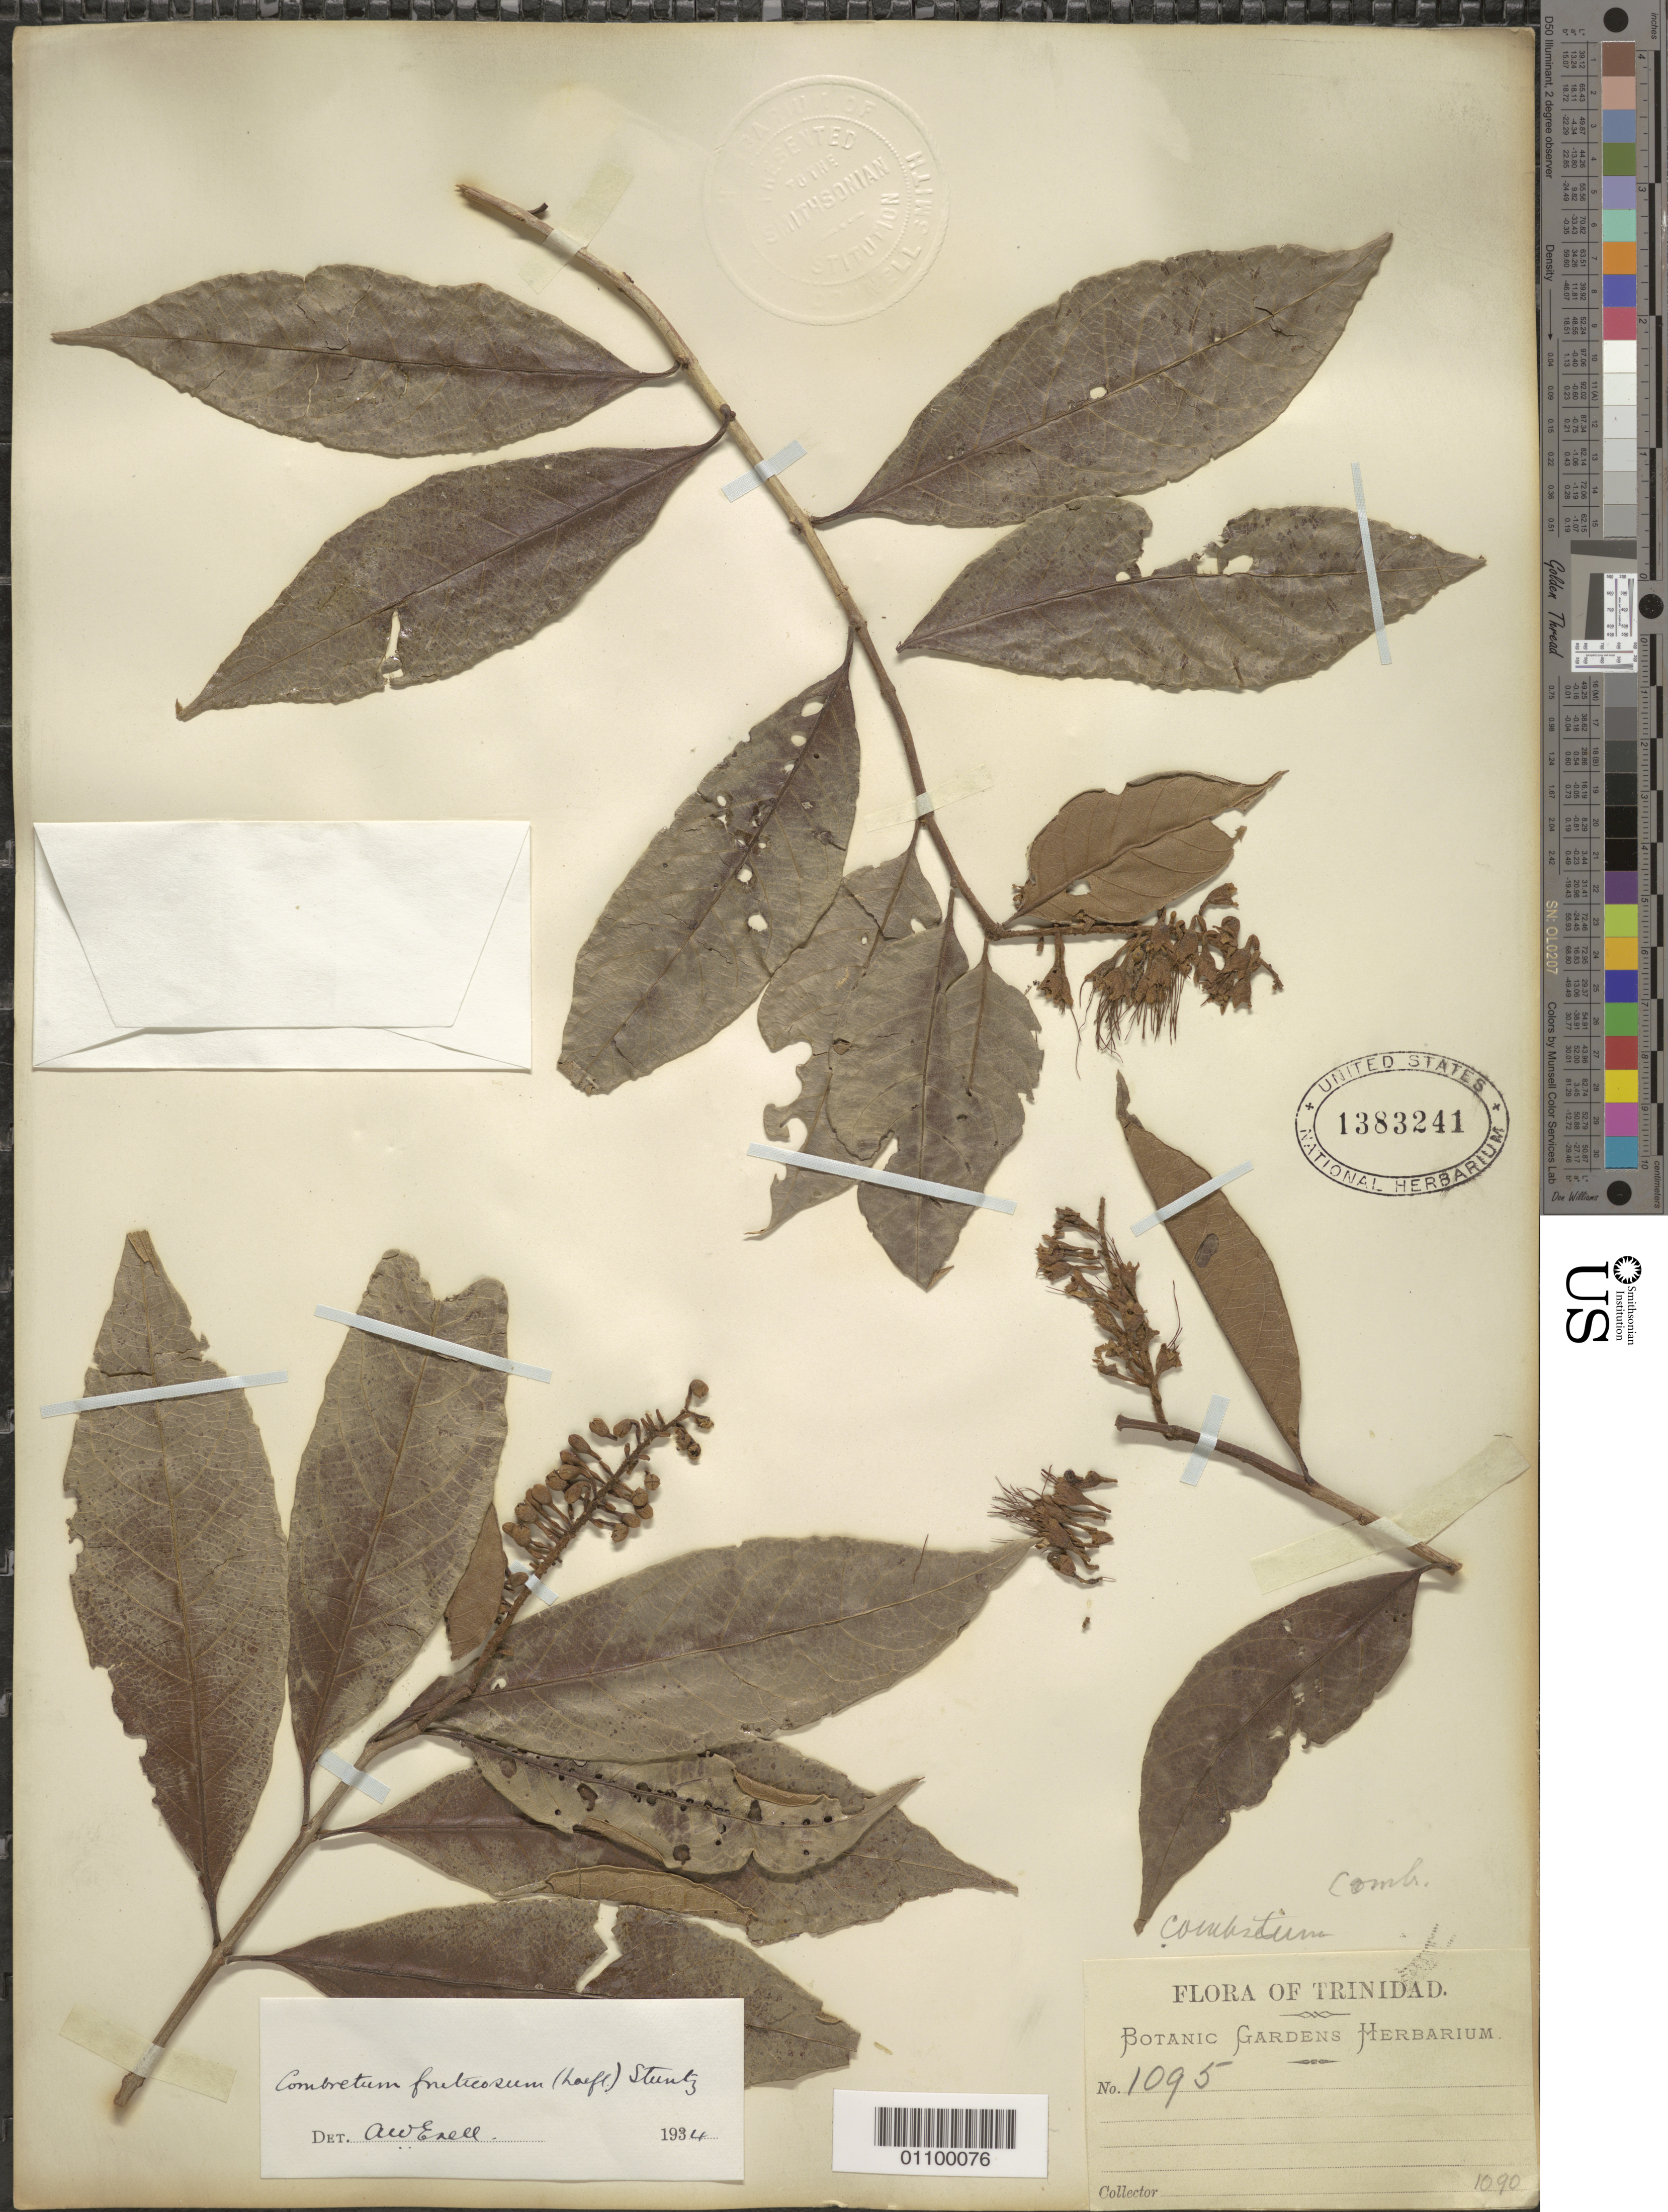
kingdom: Plantae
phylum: Tracheophyta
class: Magnoliopsida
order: Myrtales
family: Combretaceae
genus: Combretum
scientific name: Combretum fruticosum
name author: (Loefl.) Stuntz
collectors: Botanic Gardens Herbarium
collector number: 1095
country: Trinidad and Tobago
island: Trinidad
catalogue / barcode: US 1383241